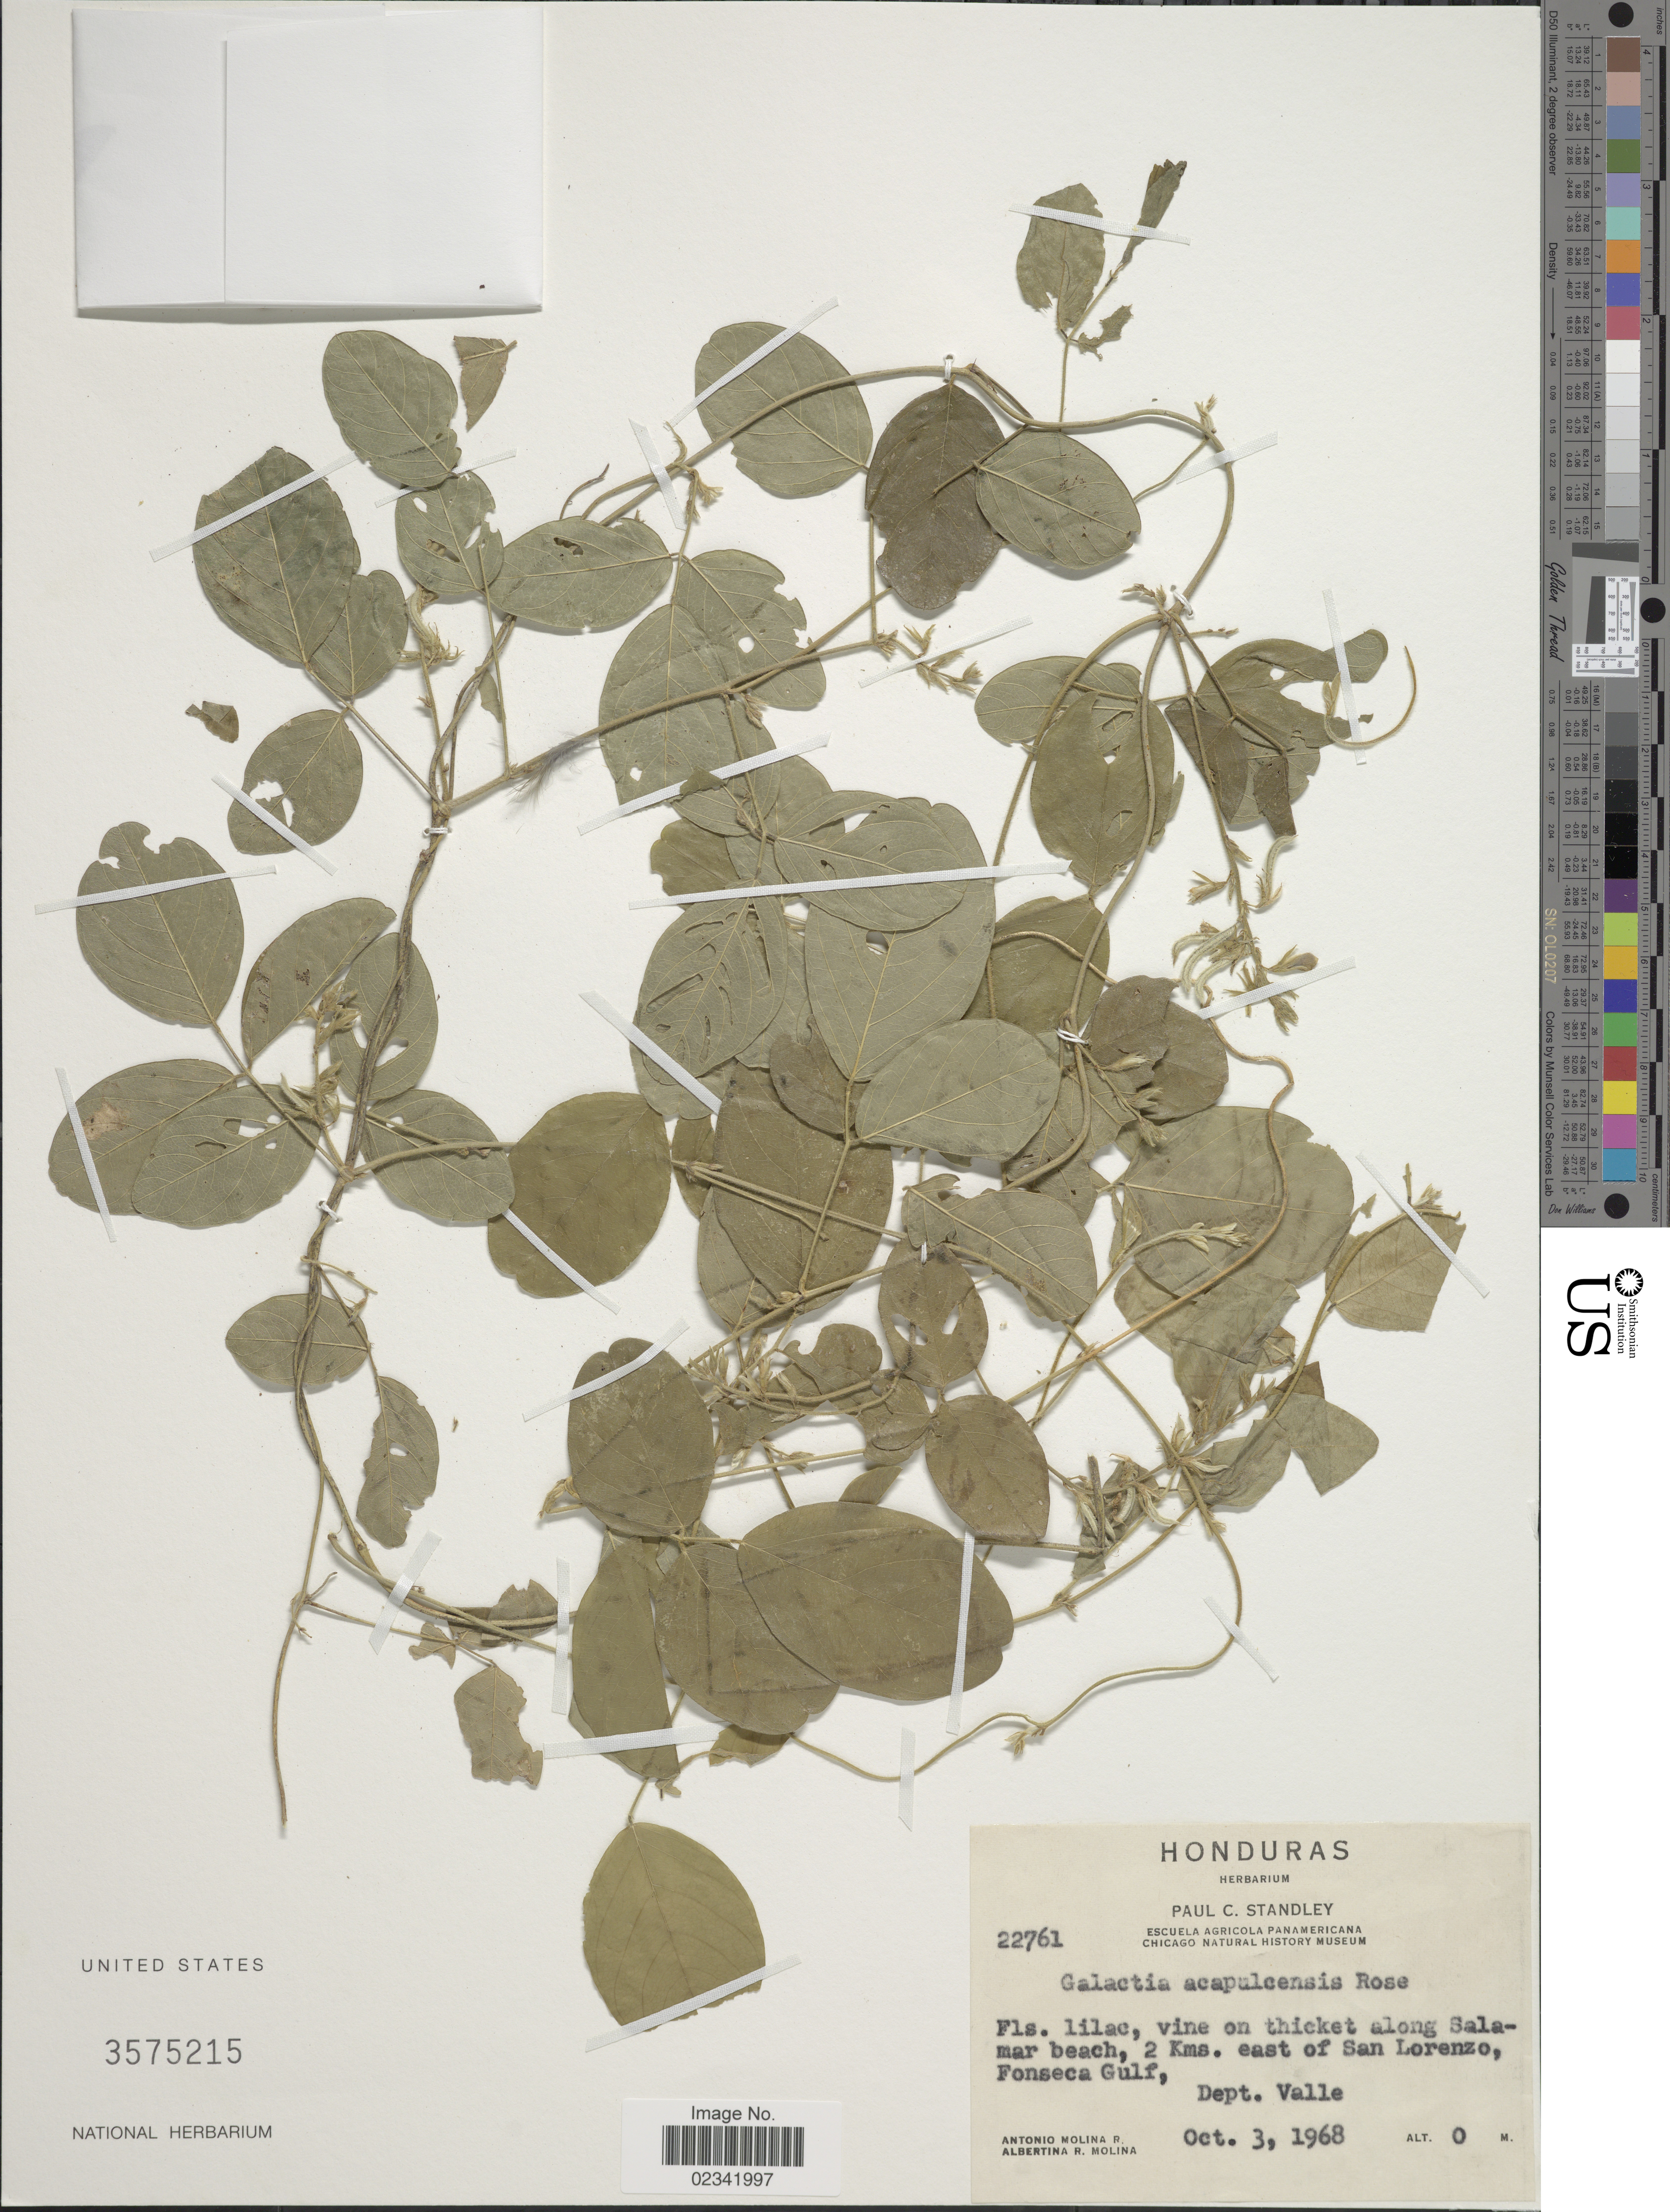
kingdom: Plantae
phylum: Tracheophyta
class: Magnoliopsida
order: Fabales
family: Fabaceae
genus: Galactia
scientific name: Galactia acapulcensis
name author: Rose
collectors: A. Molina R. & A. R. Molina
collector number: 22761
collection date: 1968-10-03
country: Honduras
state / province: Valle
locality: Along Salamar beach, 2 Kms. east of San Lorenzo, Fonseca Gulf, Dept. Valle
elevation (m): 0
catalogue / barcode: US 3575215